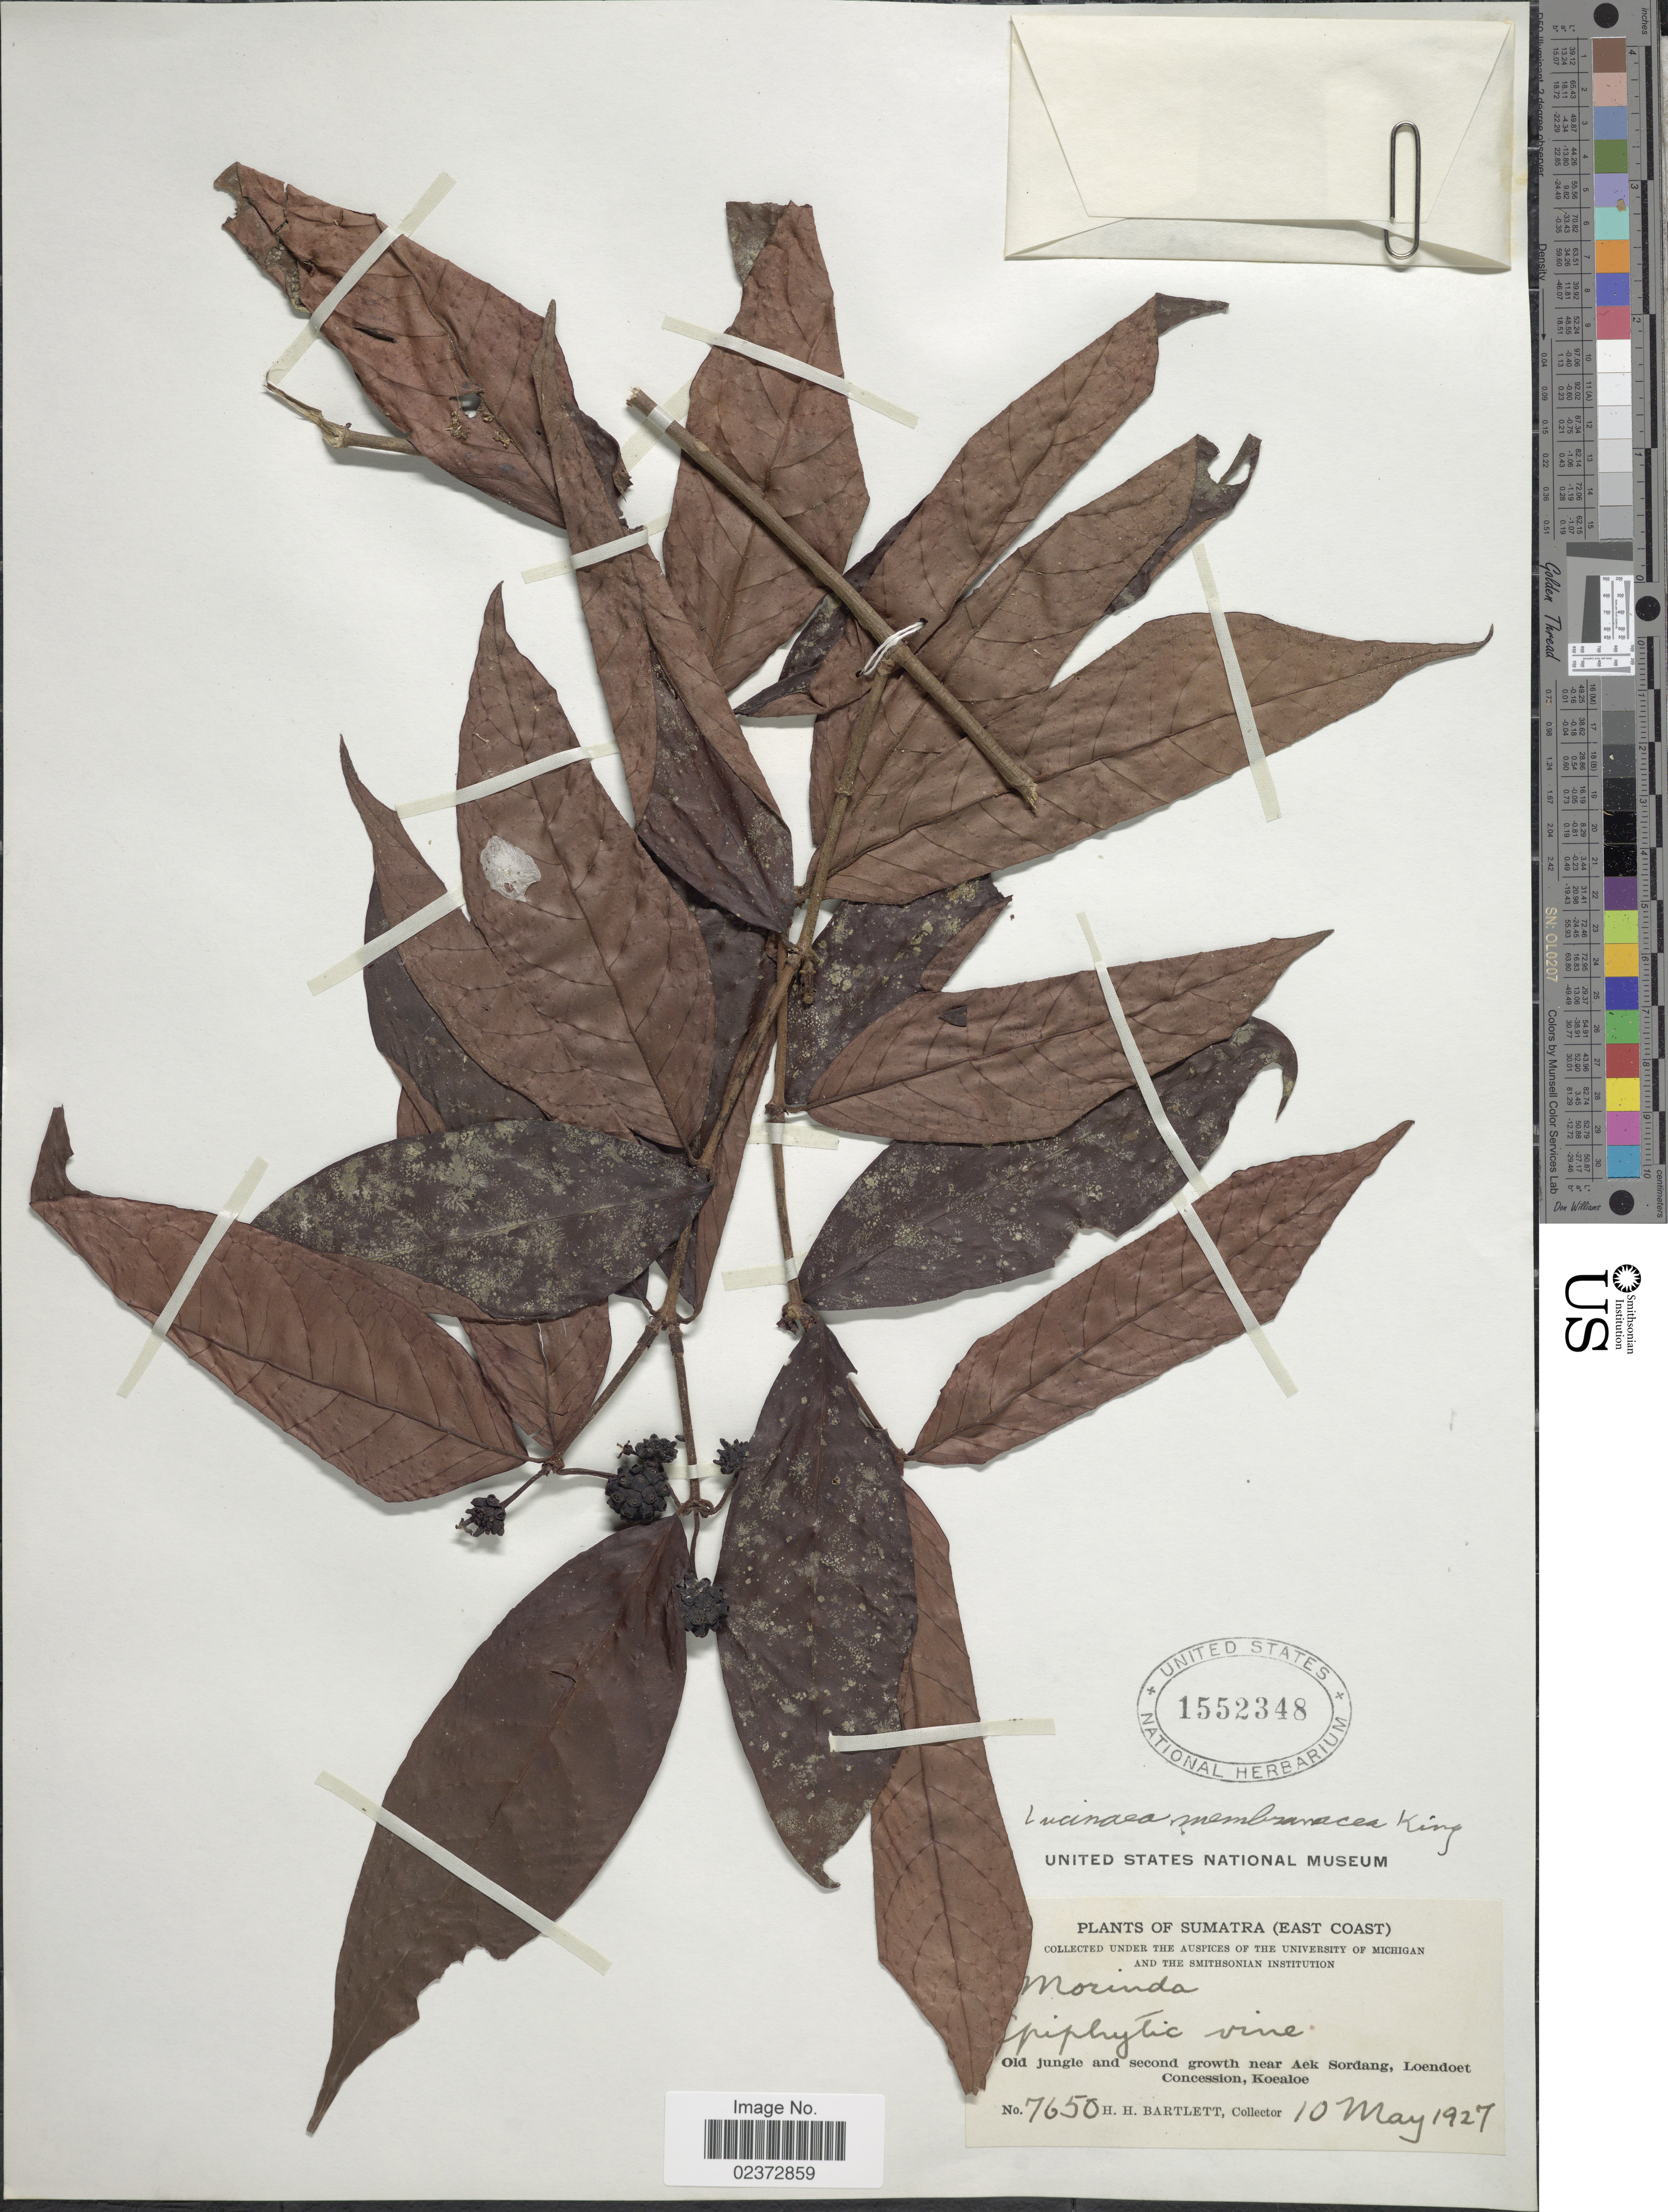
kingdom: Plantae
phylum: Tracheophyta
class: Magnoliopsida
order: Gentianales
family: Rubiaceae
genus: Schradera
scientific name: Schradera membranacea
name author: (King) Puff et al.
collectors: H. H. Bartlett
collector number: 7650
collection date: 1927-05-10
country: Indonesia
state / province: Sumatra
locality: (East Coast) Old jungle and second growth near Aek Sordang, Loendoet Concession, Koealoe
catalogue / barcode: US 1552348